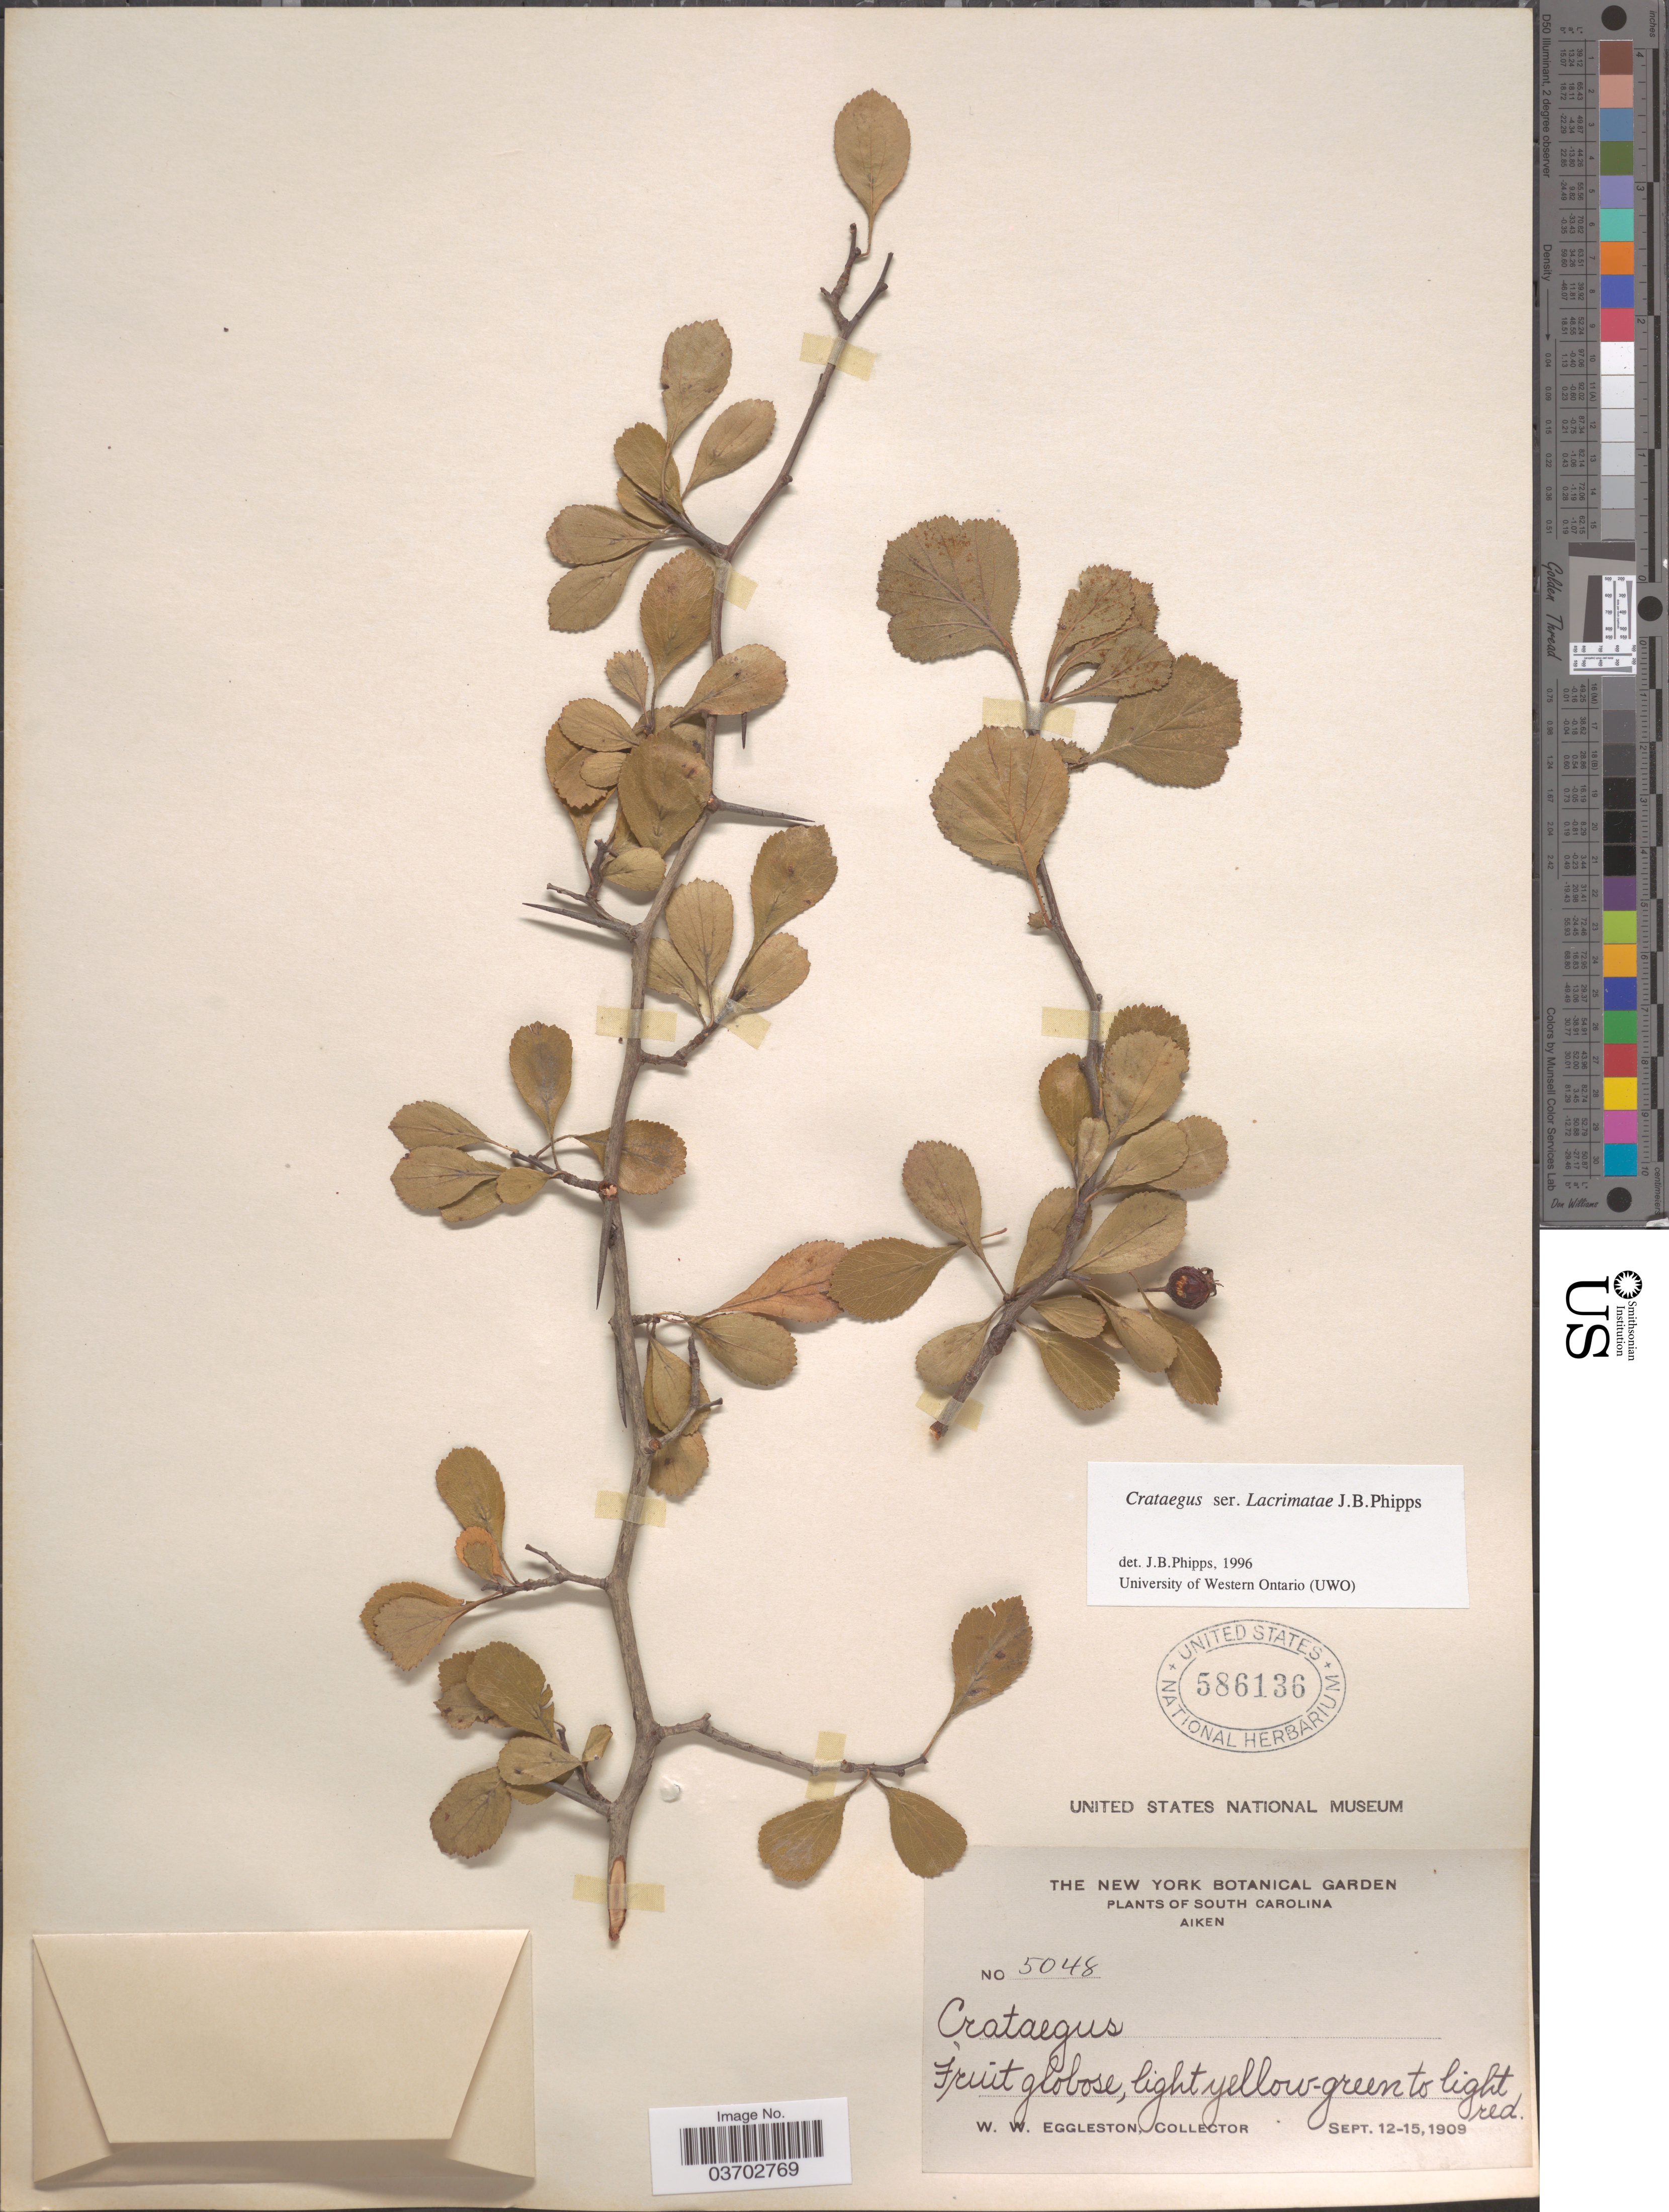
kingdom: Plantae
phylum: Tracheophyta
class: Magnoliopsida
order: Rosales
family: Rosaceae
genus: Crataegus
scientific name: Crataegus sp.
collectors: W. W. Eggleston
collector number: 5048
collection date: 1909-09-12/1909-09-15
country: United States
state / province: South Carolina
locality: Aiken.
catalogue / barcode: US 586136